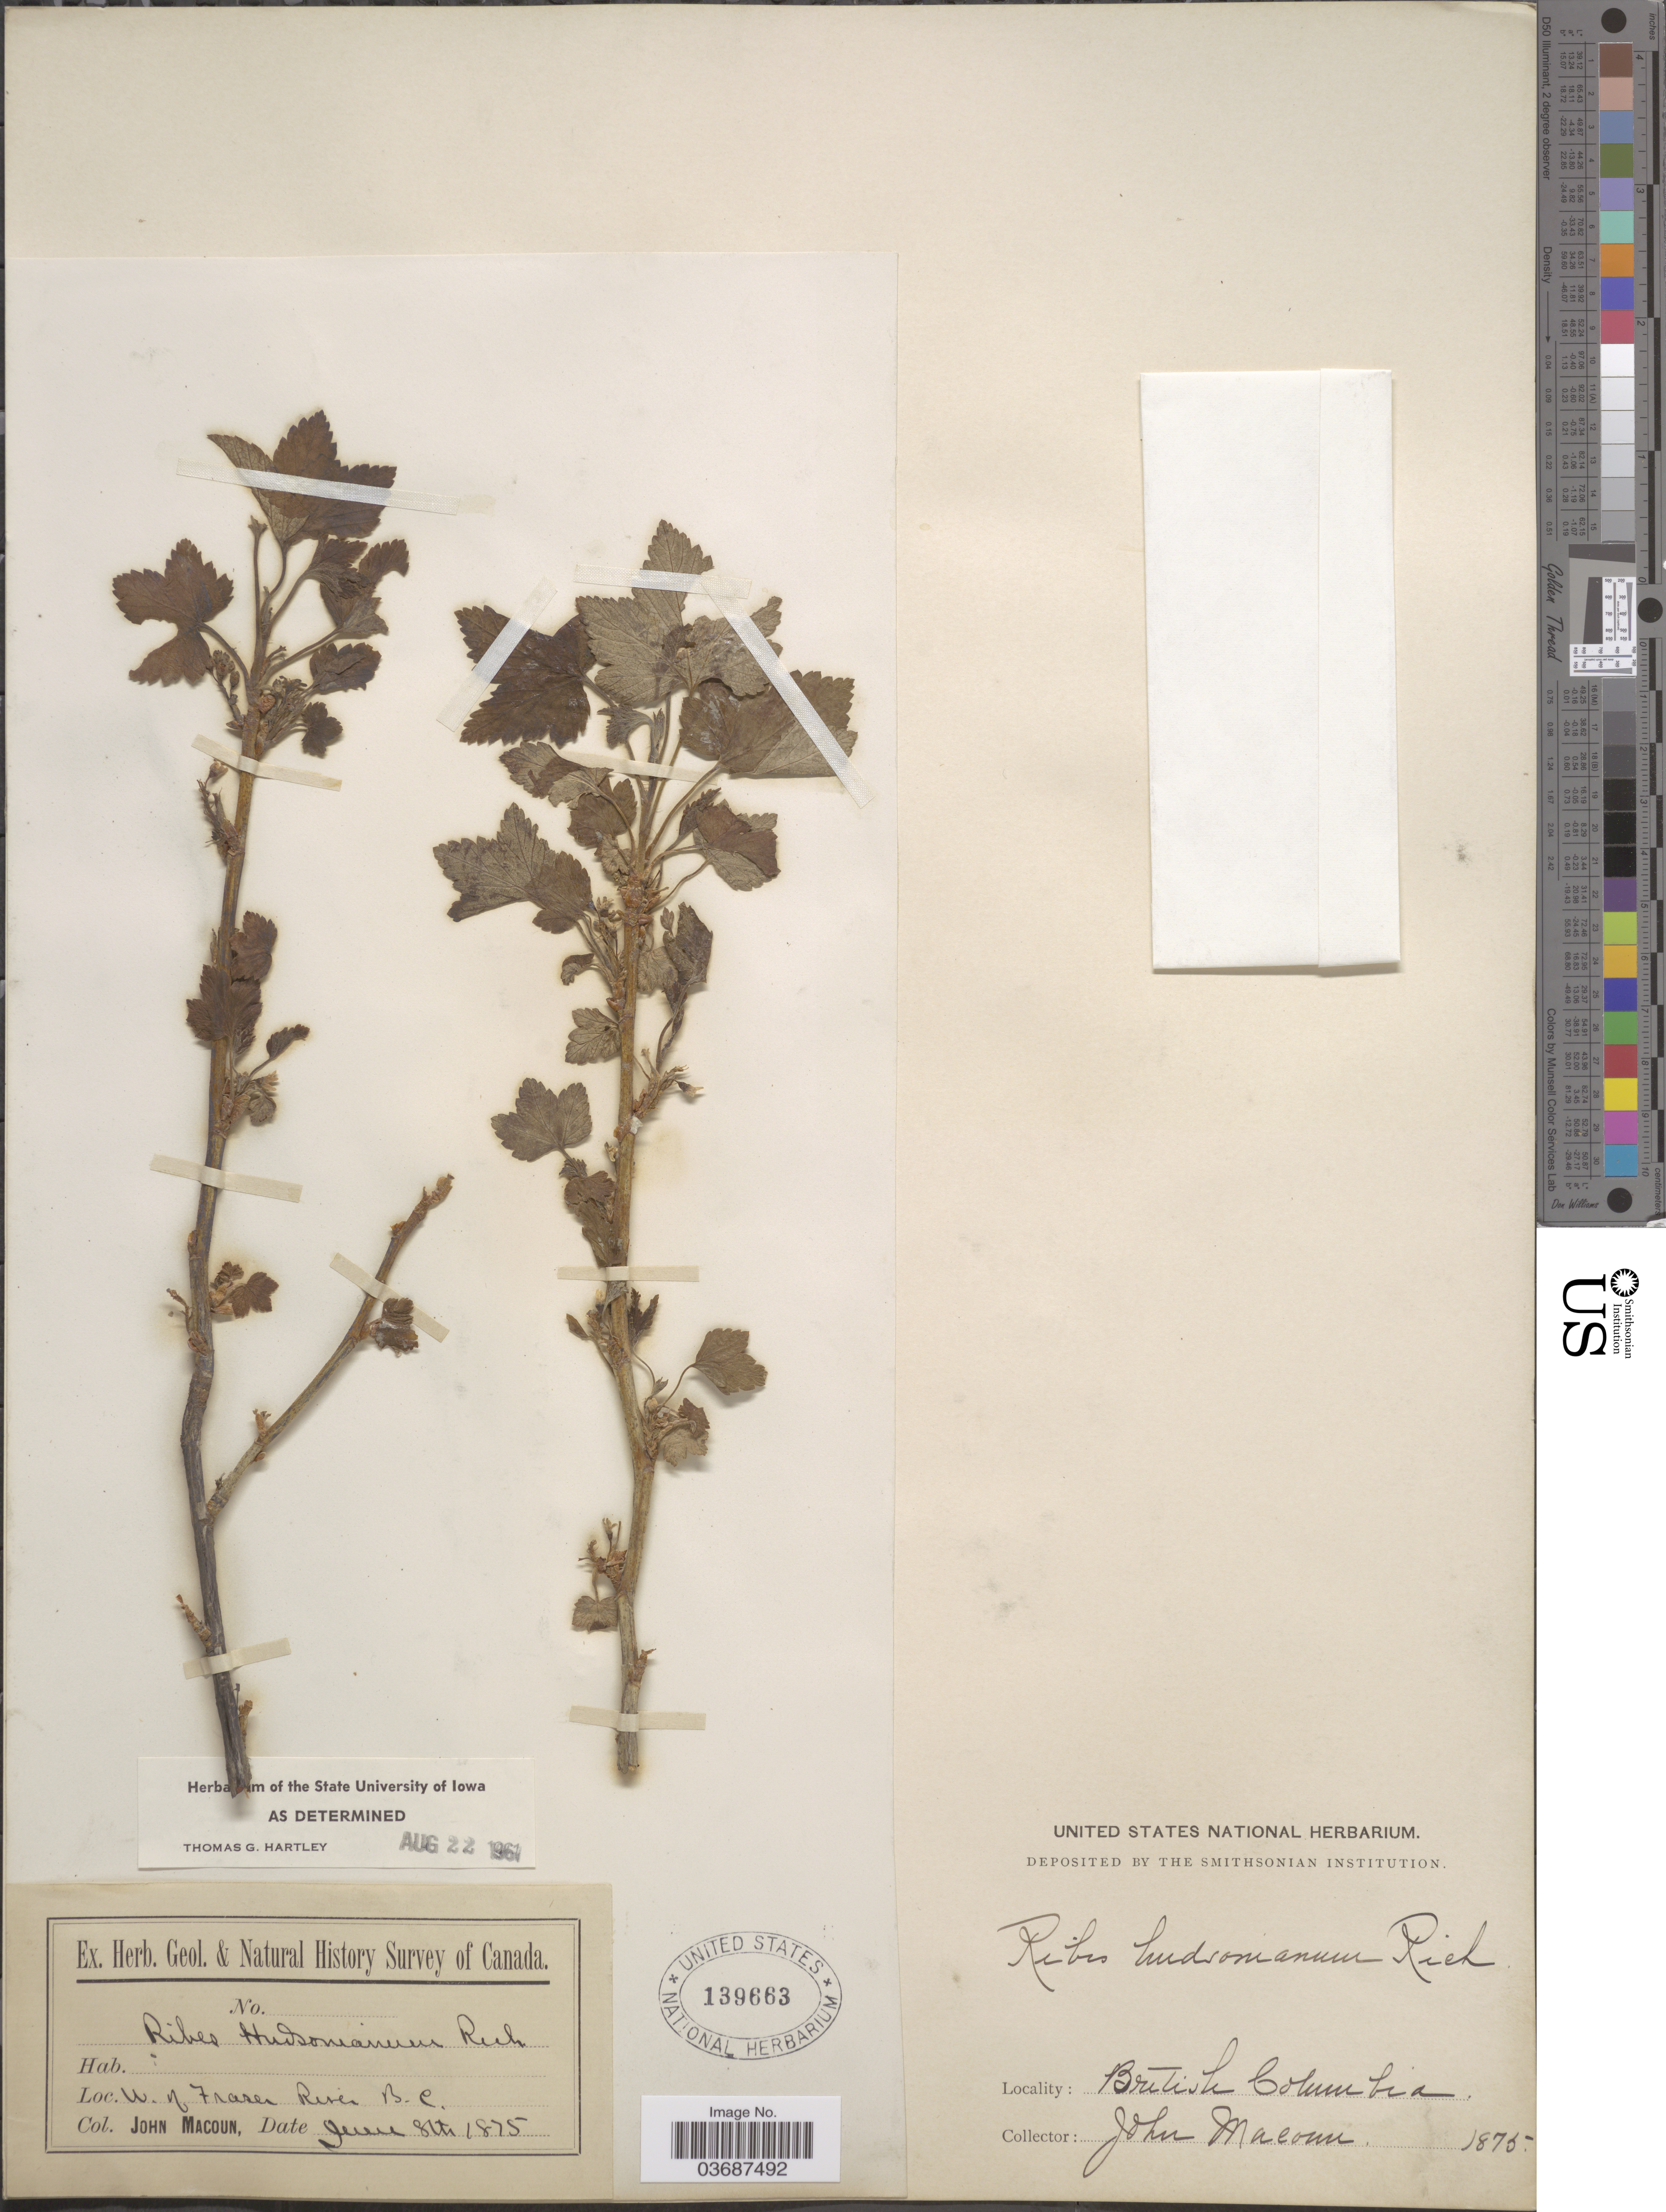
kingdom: Plantae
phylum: Tracheophyta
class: Magnoliopsida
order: Saxifragales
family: Grossulariaceae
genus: Ribes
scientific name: Ribes hudsonianum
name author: Richardson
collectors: J. Macoun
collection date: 1875-06-08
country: Canada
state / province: British Columbia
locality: Geol. & Natural History Survey of Canada. W. of Fraser River.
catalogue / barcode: US 139663